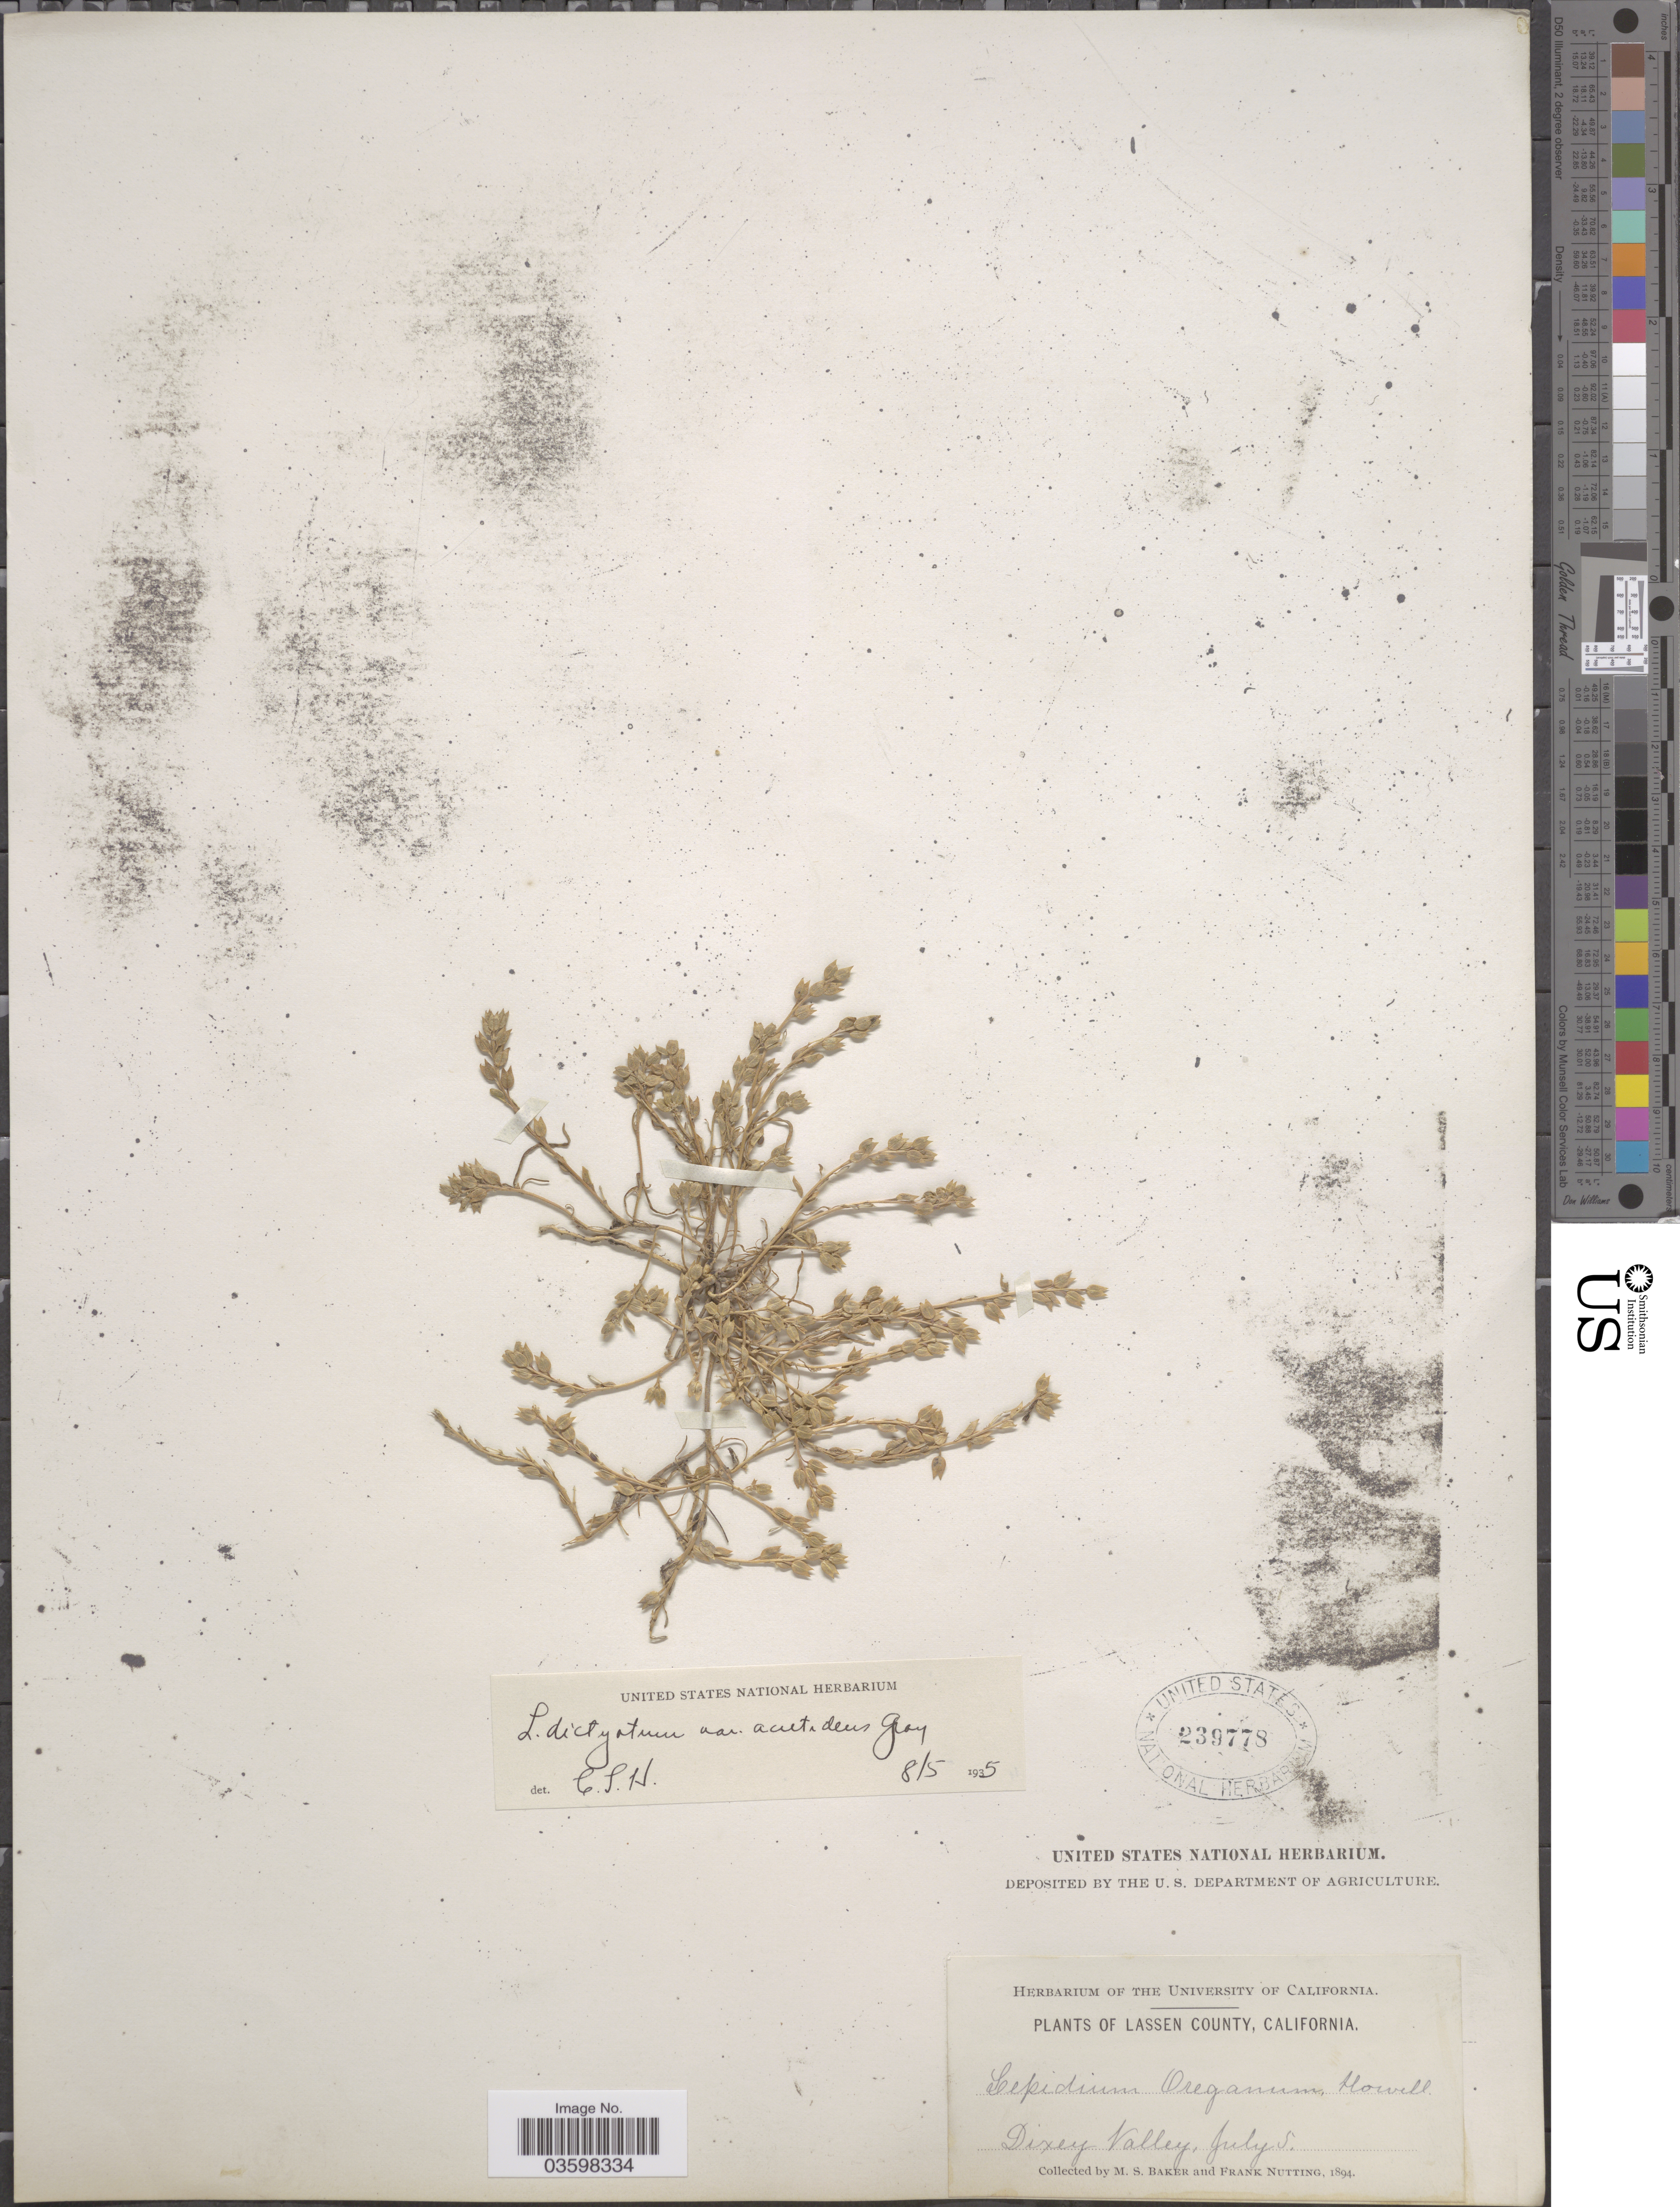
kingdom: Plantae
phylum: Tracheophyta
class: Magnoliopsida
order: Brassicales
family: Brassicaceae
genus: Lepidium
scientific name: Lepidium dictyotum var. acutidens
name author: A. Gray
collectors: M. S. Baker & F. Nutting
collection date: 1894-07-05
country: United States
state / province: California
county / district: Lassen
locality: Lassen County. Dixey Valley.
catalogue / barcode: US 239778